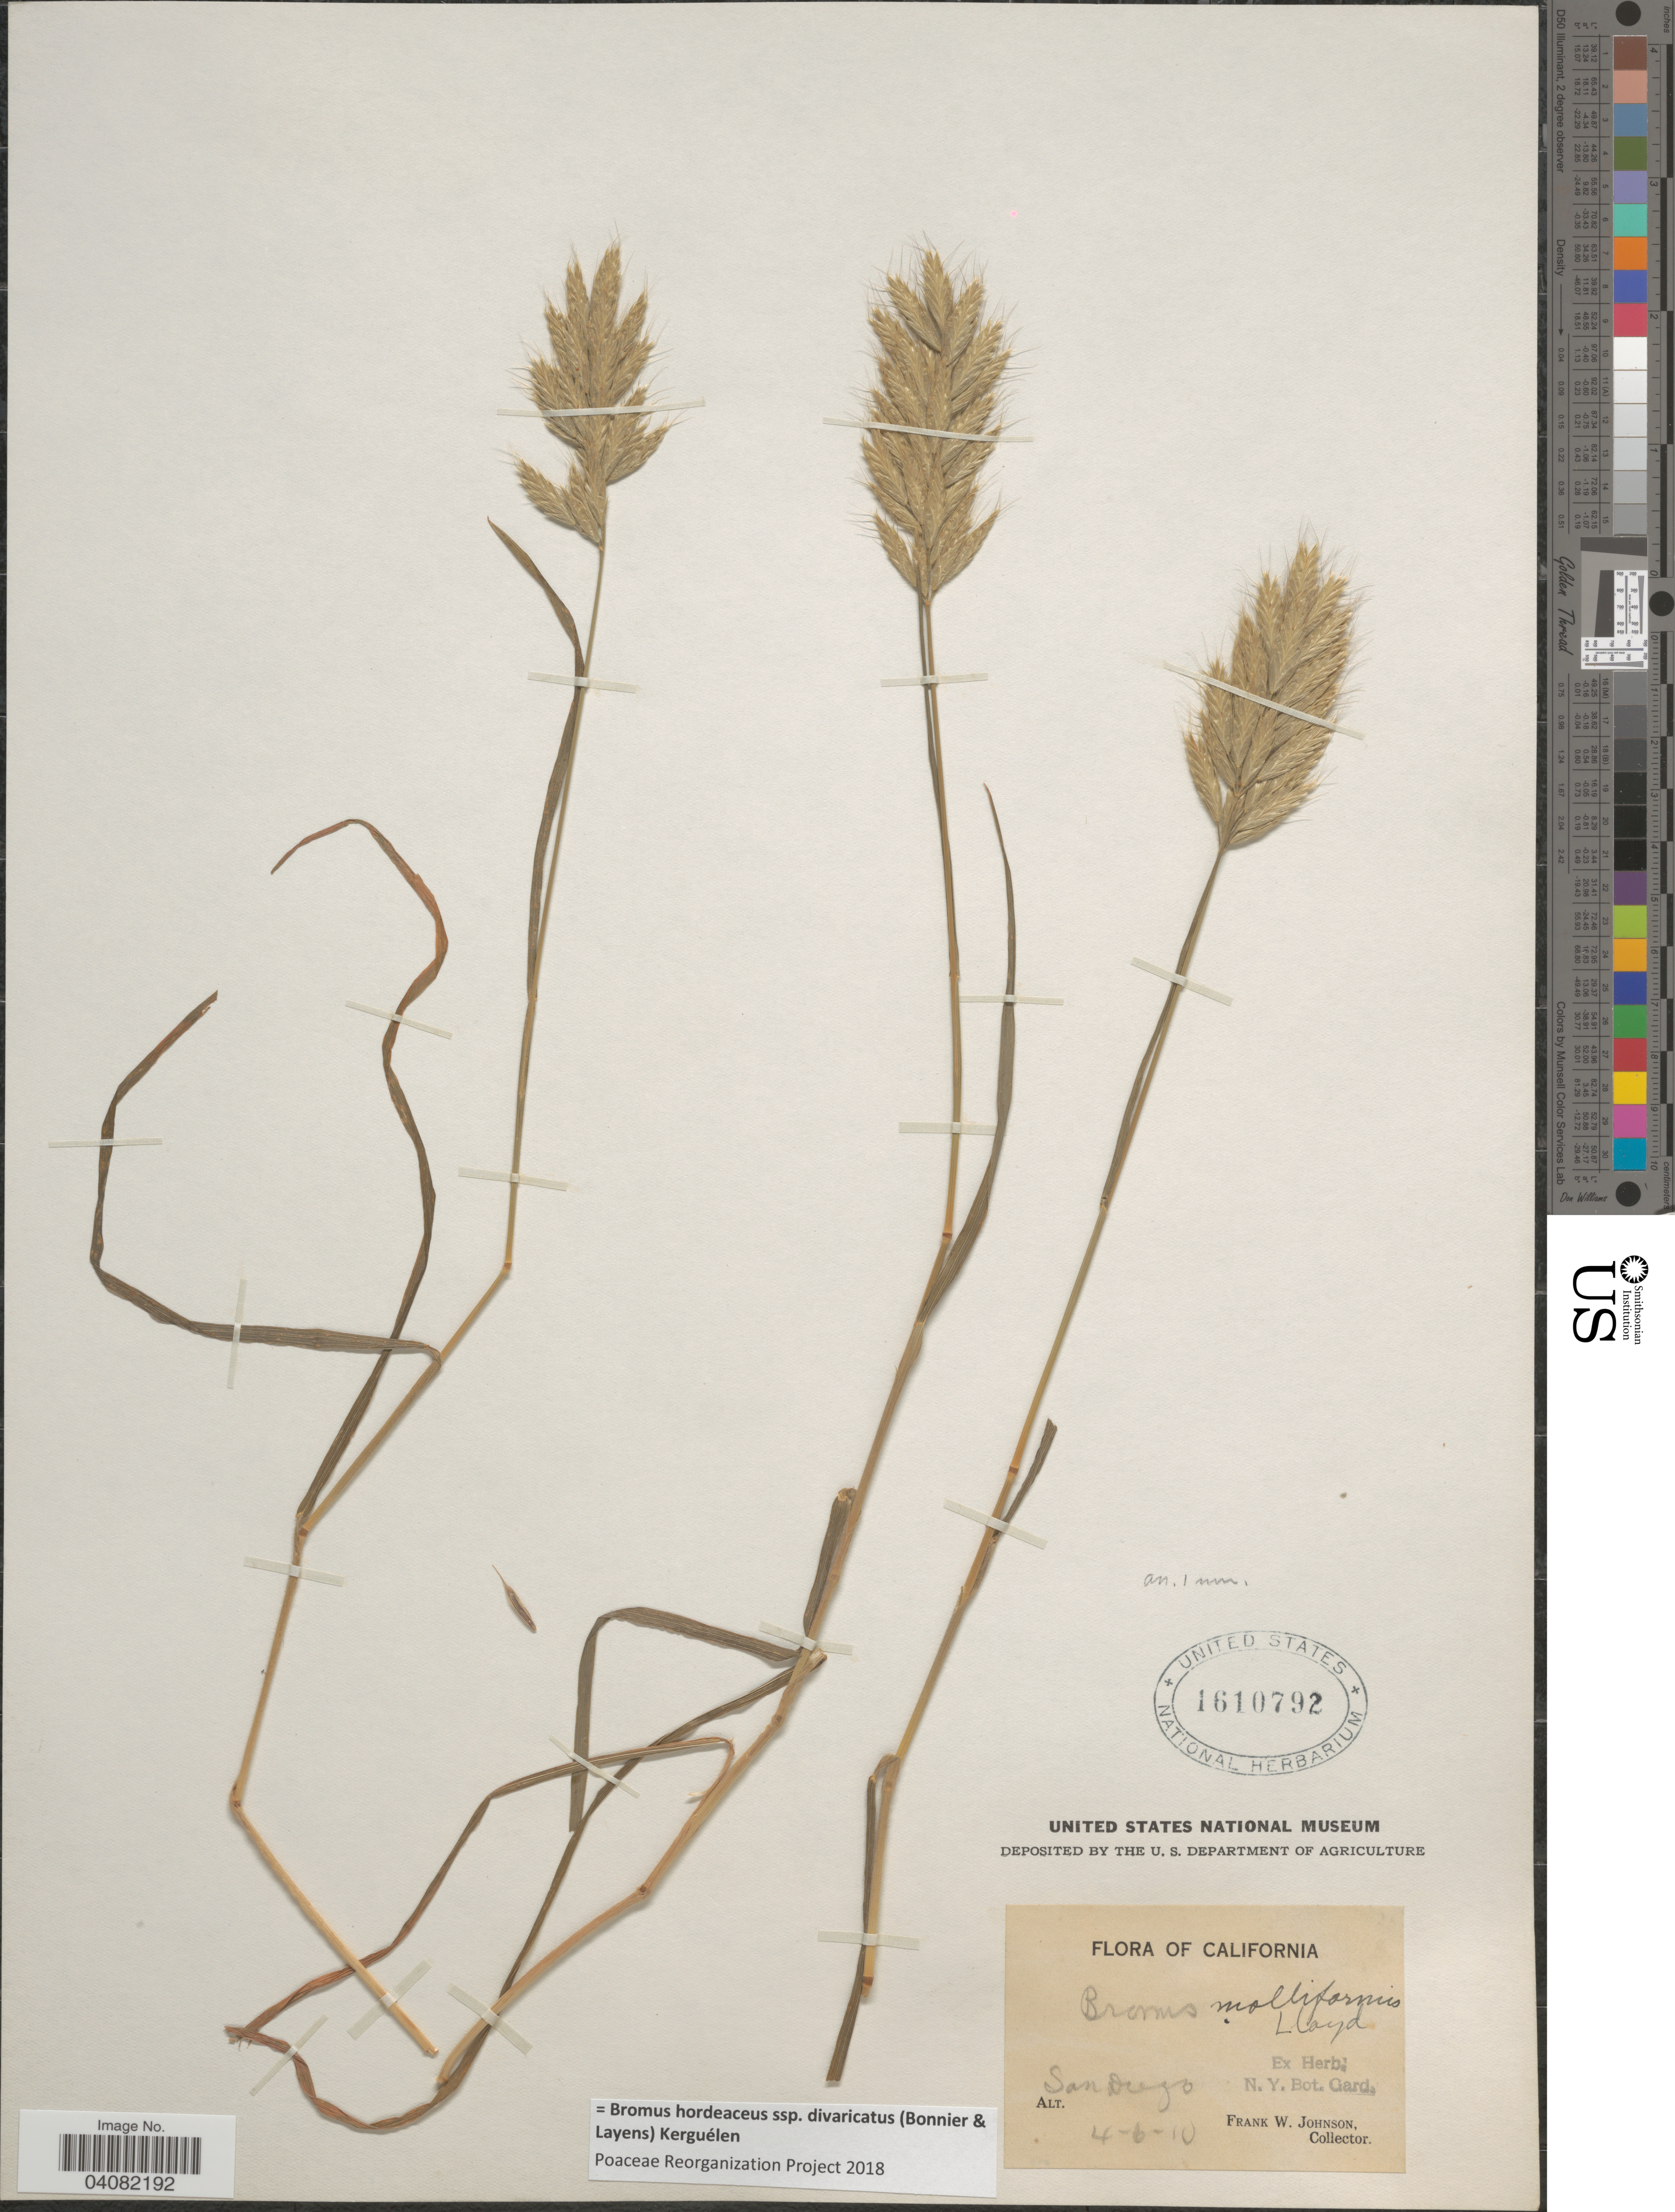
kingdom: Plantae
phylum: Tracheophyta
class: Liliopsida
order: Poales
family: Poaceae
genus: Bromus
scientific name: Bromus hordeaceus subsp. divaricatus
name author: (Bonnier & Layens) Kerguélen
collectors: F. W. Johnson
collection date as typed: Transcribed d/m/y: 6/4/10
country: United States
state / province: California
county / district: San Diego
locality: San Diego.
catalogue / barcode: US 1610792